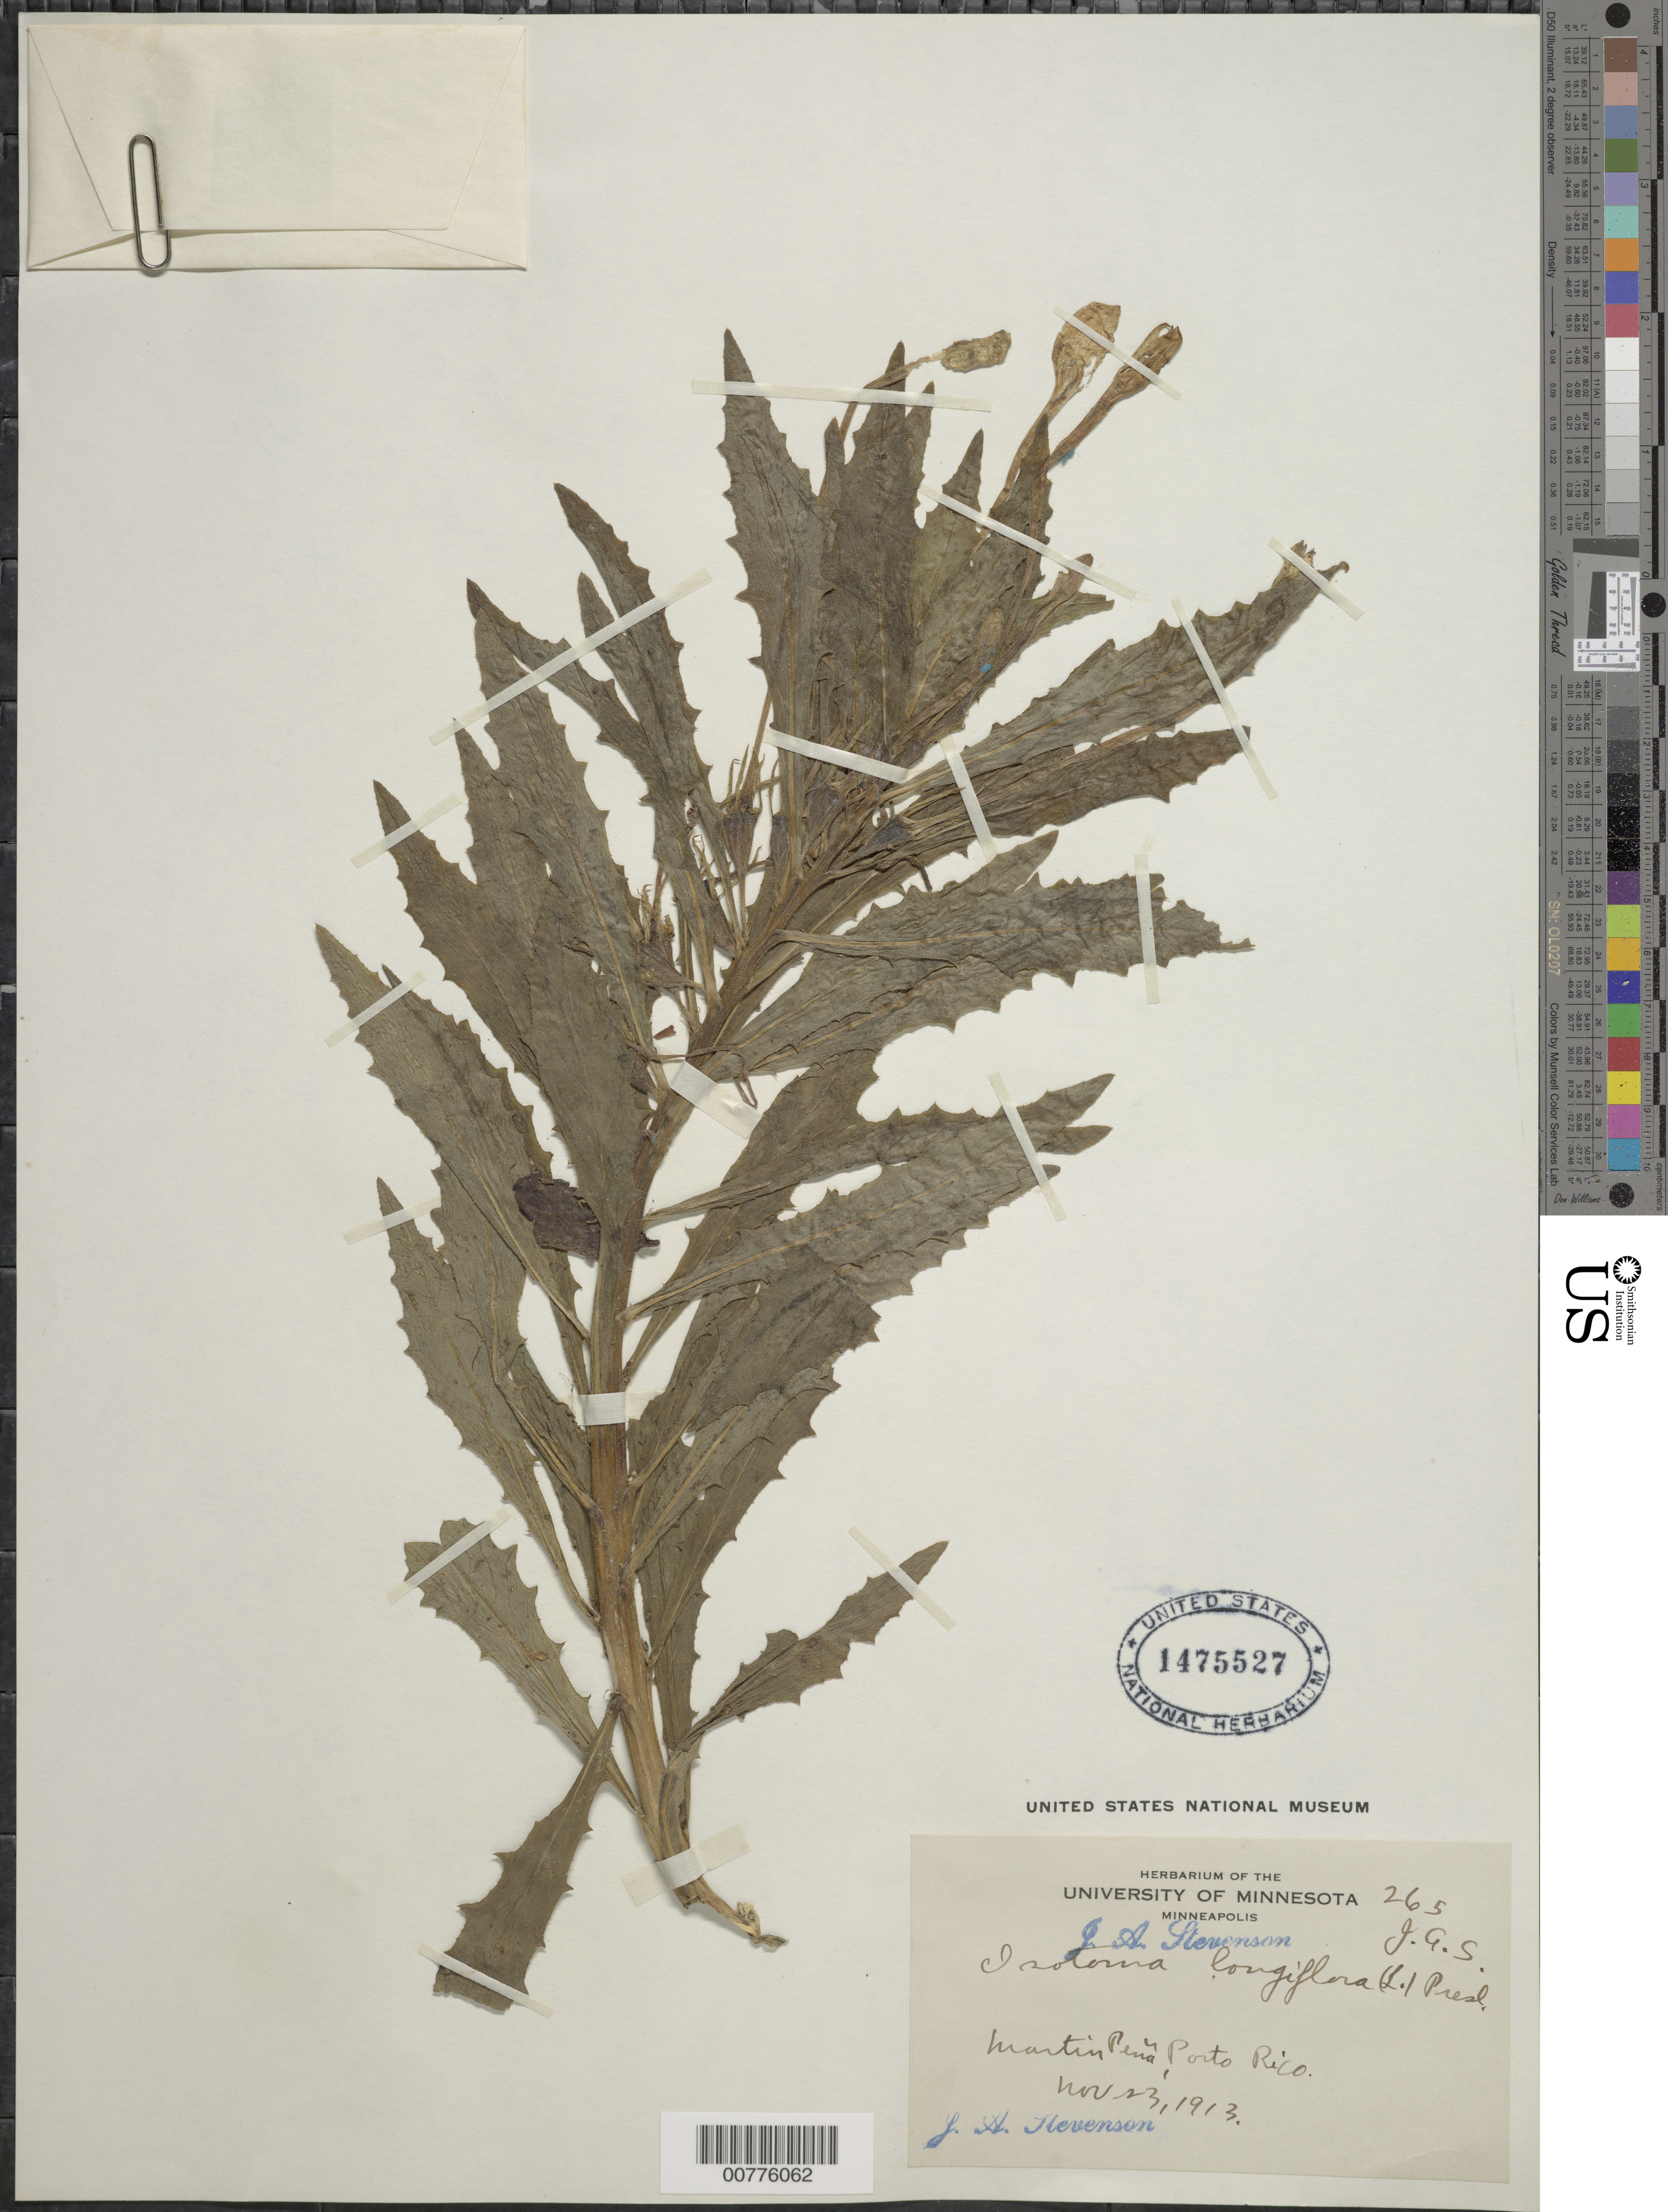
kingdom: Plantae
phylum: Tracheophyta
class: Magnoliopsida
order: Asterales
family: Campanulaceae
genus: Isotoma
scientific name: Isotoma longiflora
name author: (L.) C. Presl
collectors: J. Stevenson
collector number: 265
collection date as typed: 23 Nov 1913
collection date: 1913-11-23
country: Puerto Rico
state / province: San Juan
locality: Martín Peña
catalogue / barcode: US 1475527